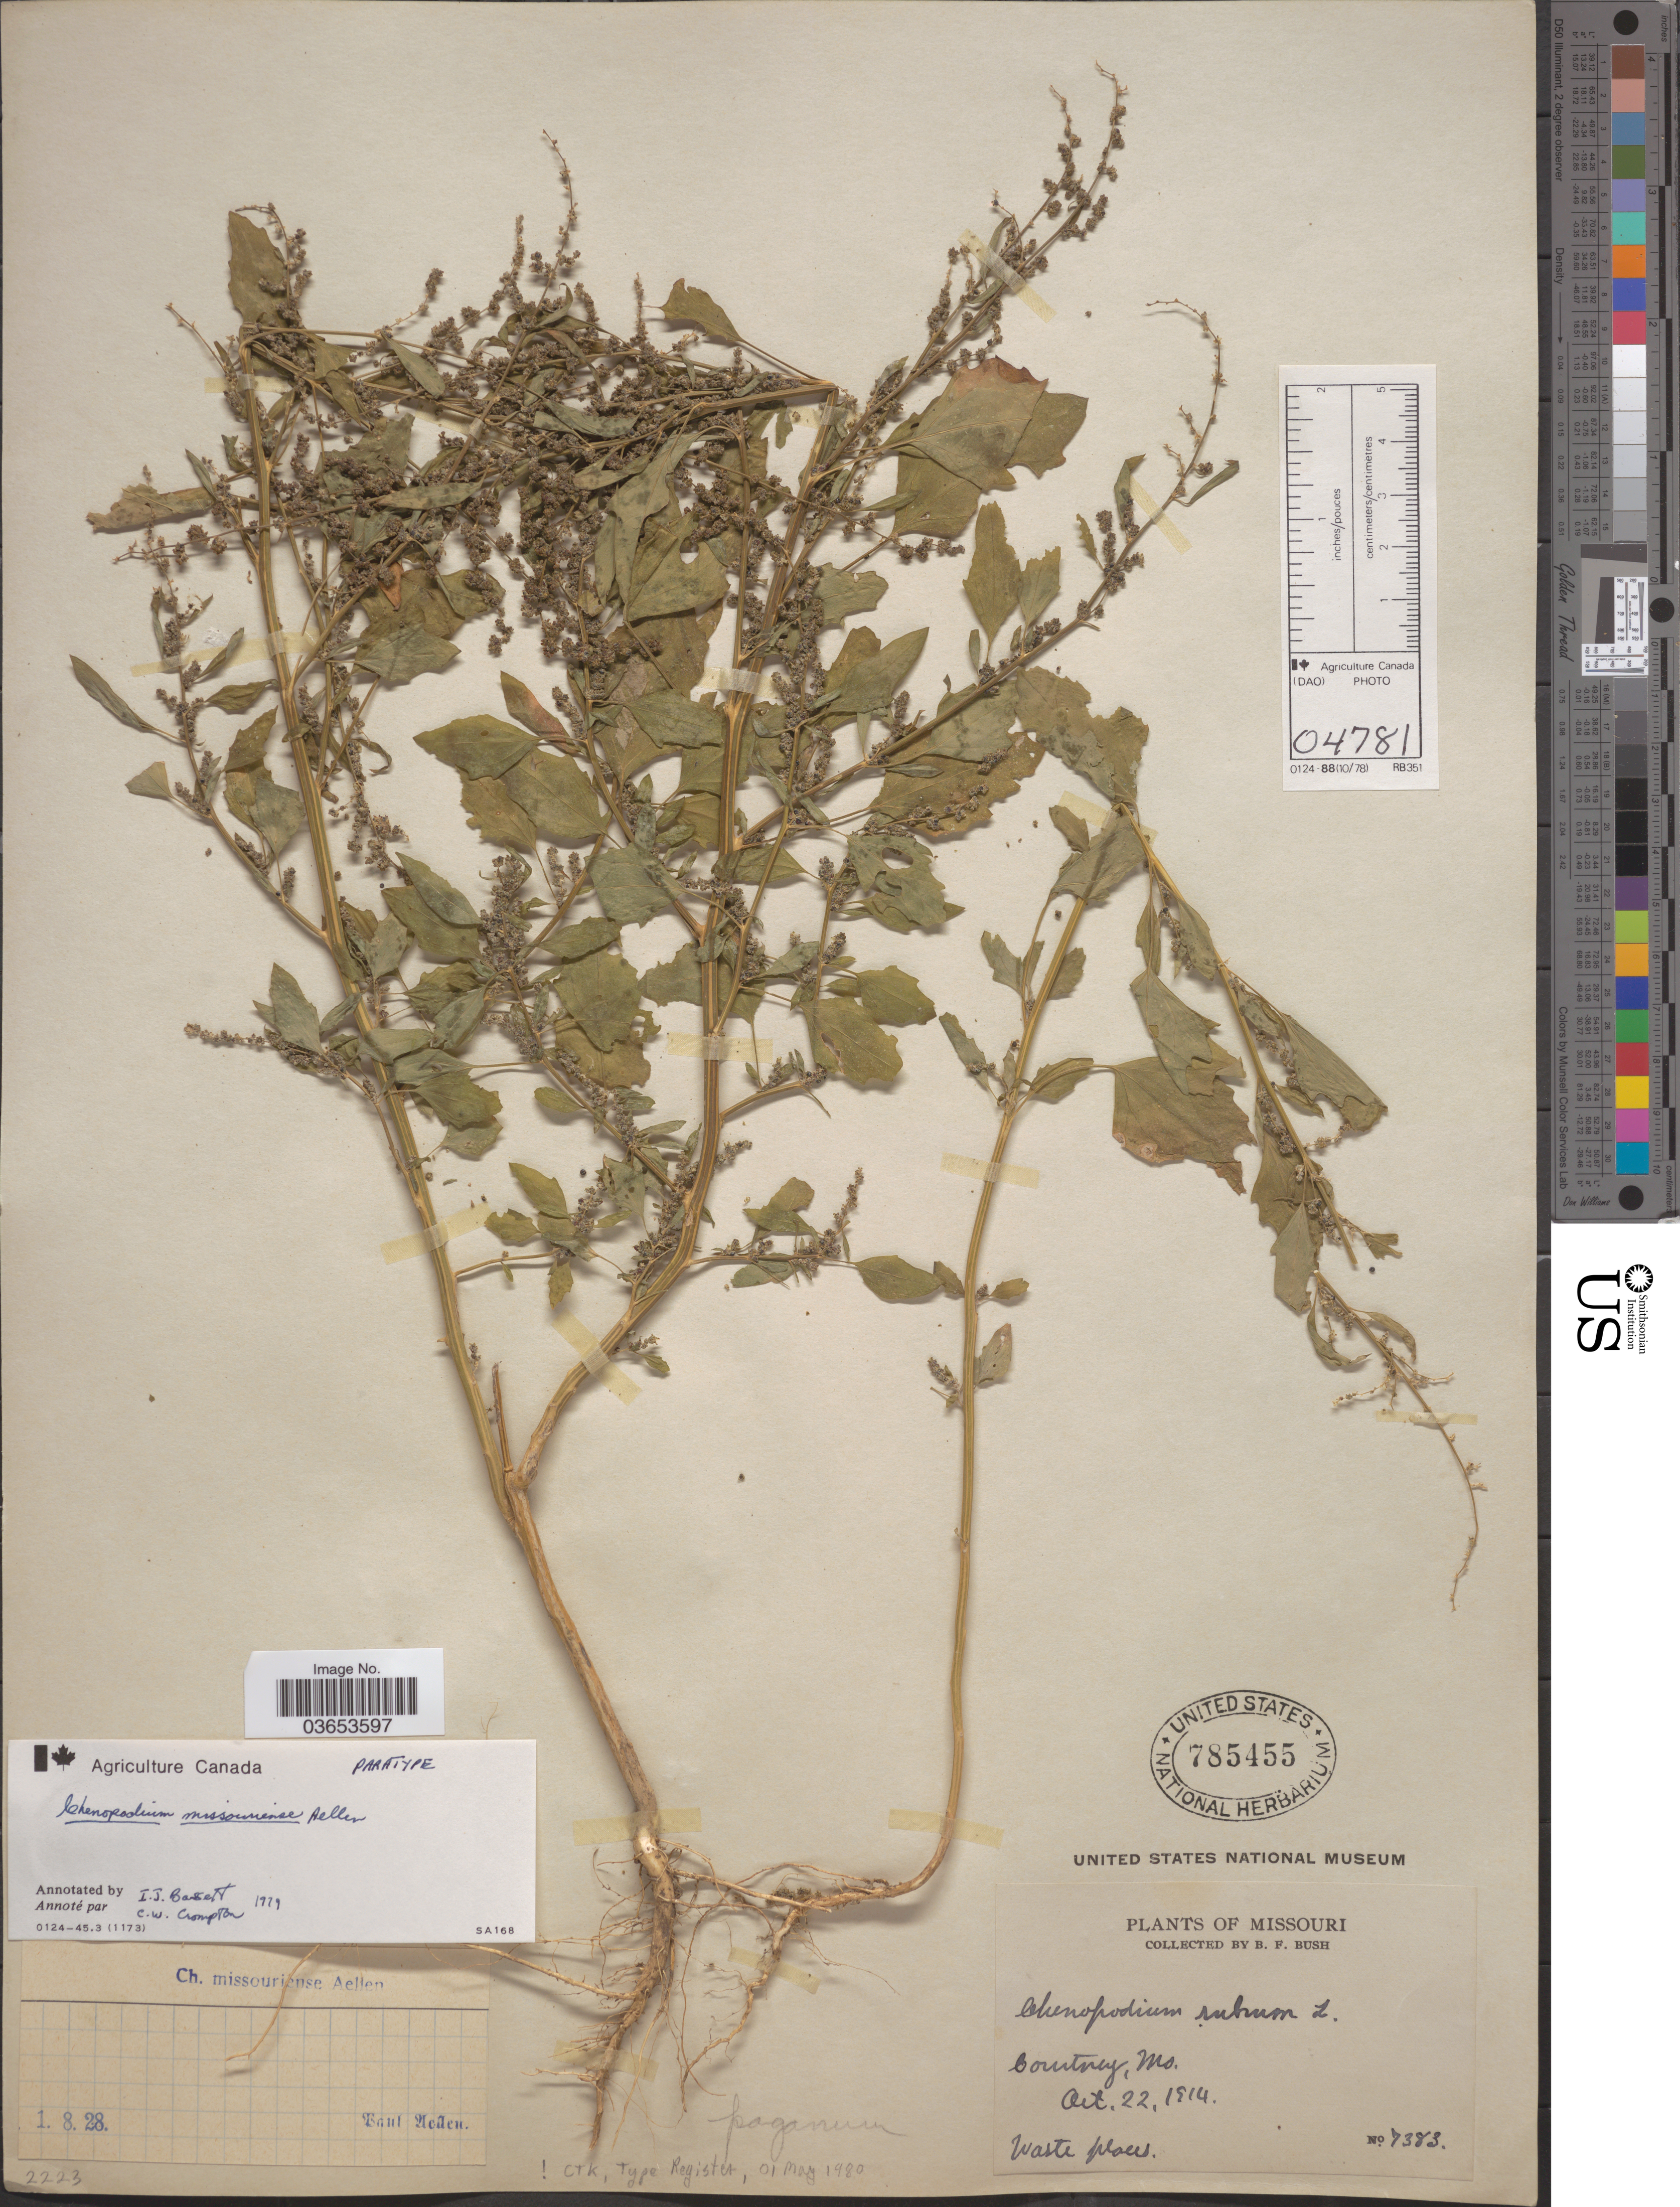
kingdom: Plantae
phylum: Tracheophyta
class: Magnoliopsida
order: Caryophyllales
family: Amaranthaceae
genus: Chenopodium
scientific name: Chenopodium missouriense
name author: Aellen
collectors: B. F. Bush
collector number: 7383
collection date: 1914-10-22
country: United States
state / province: Missouri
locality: Courtney.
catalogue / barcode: US 785455